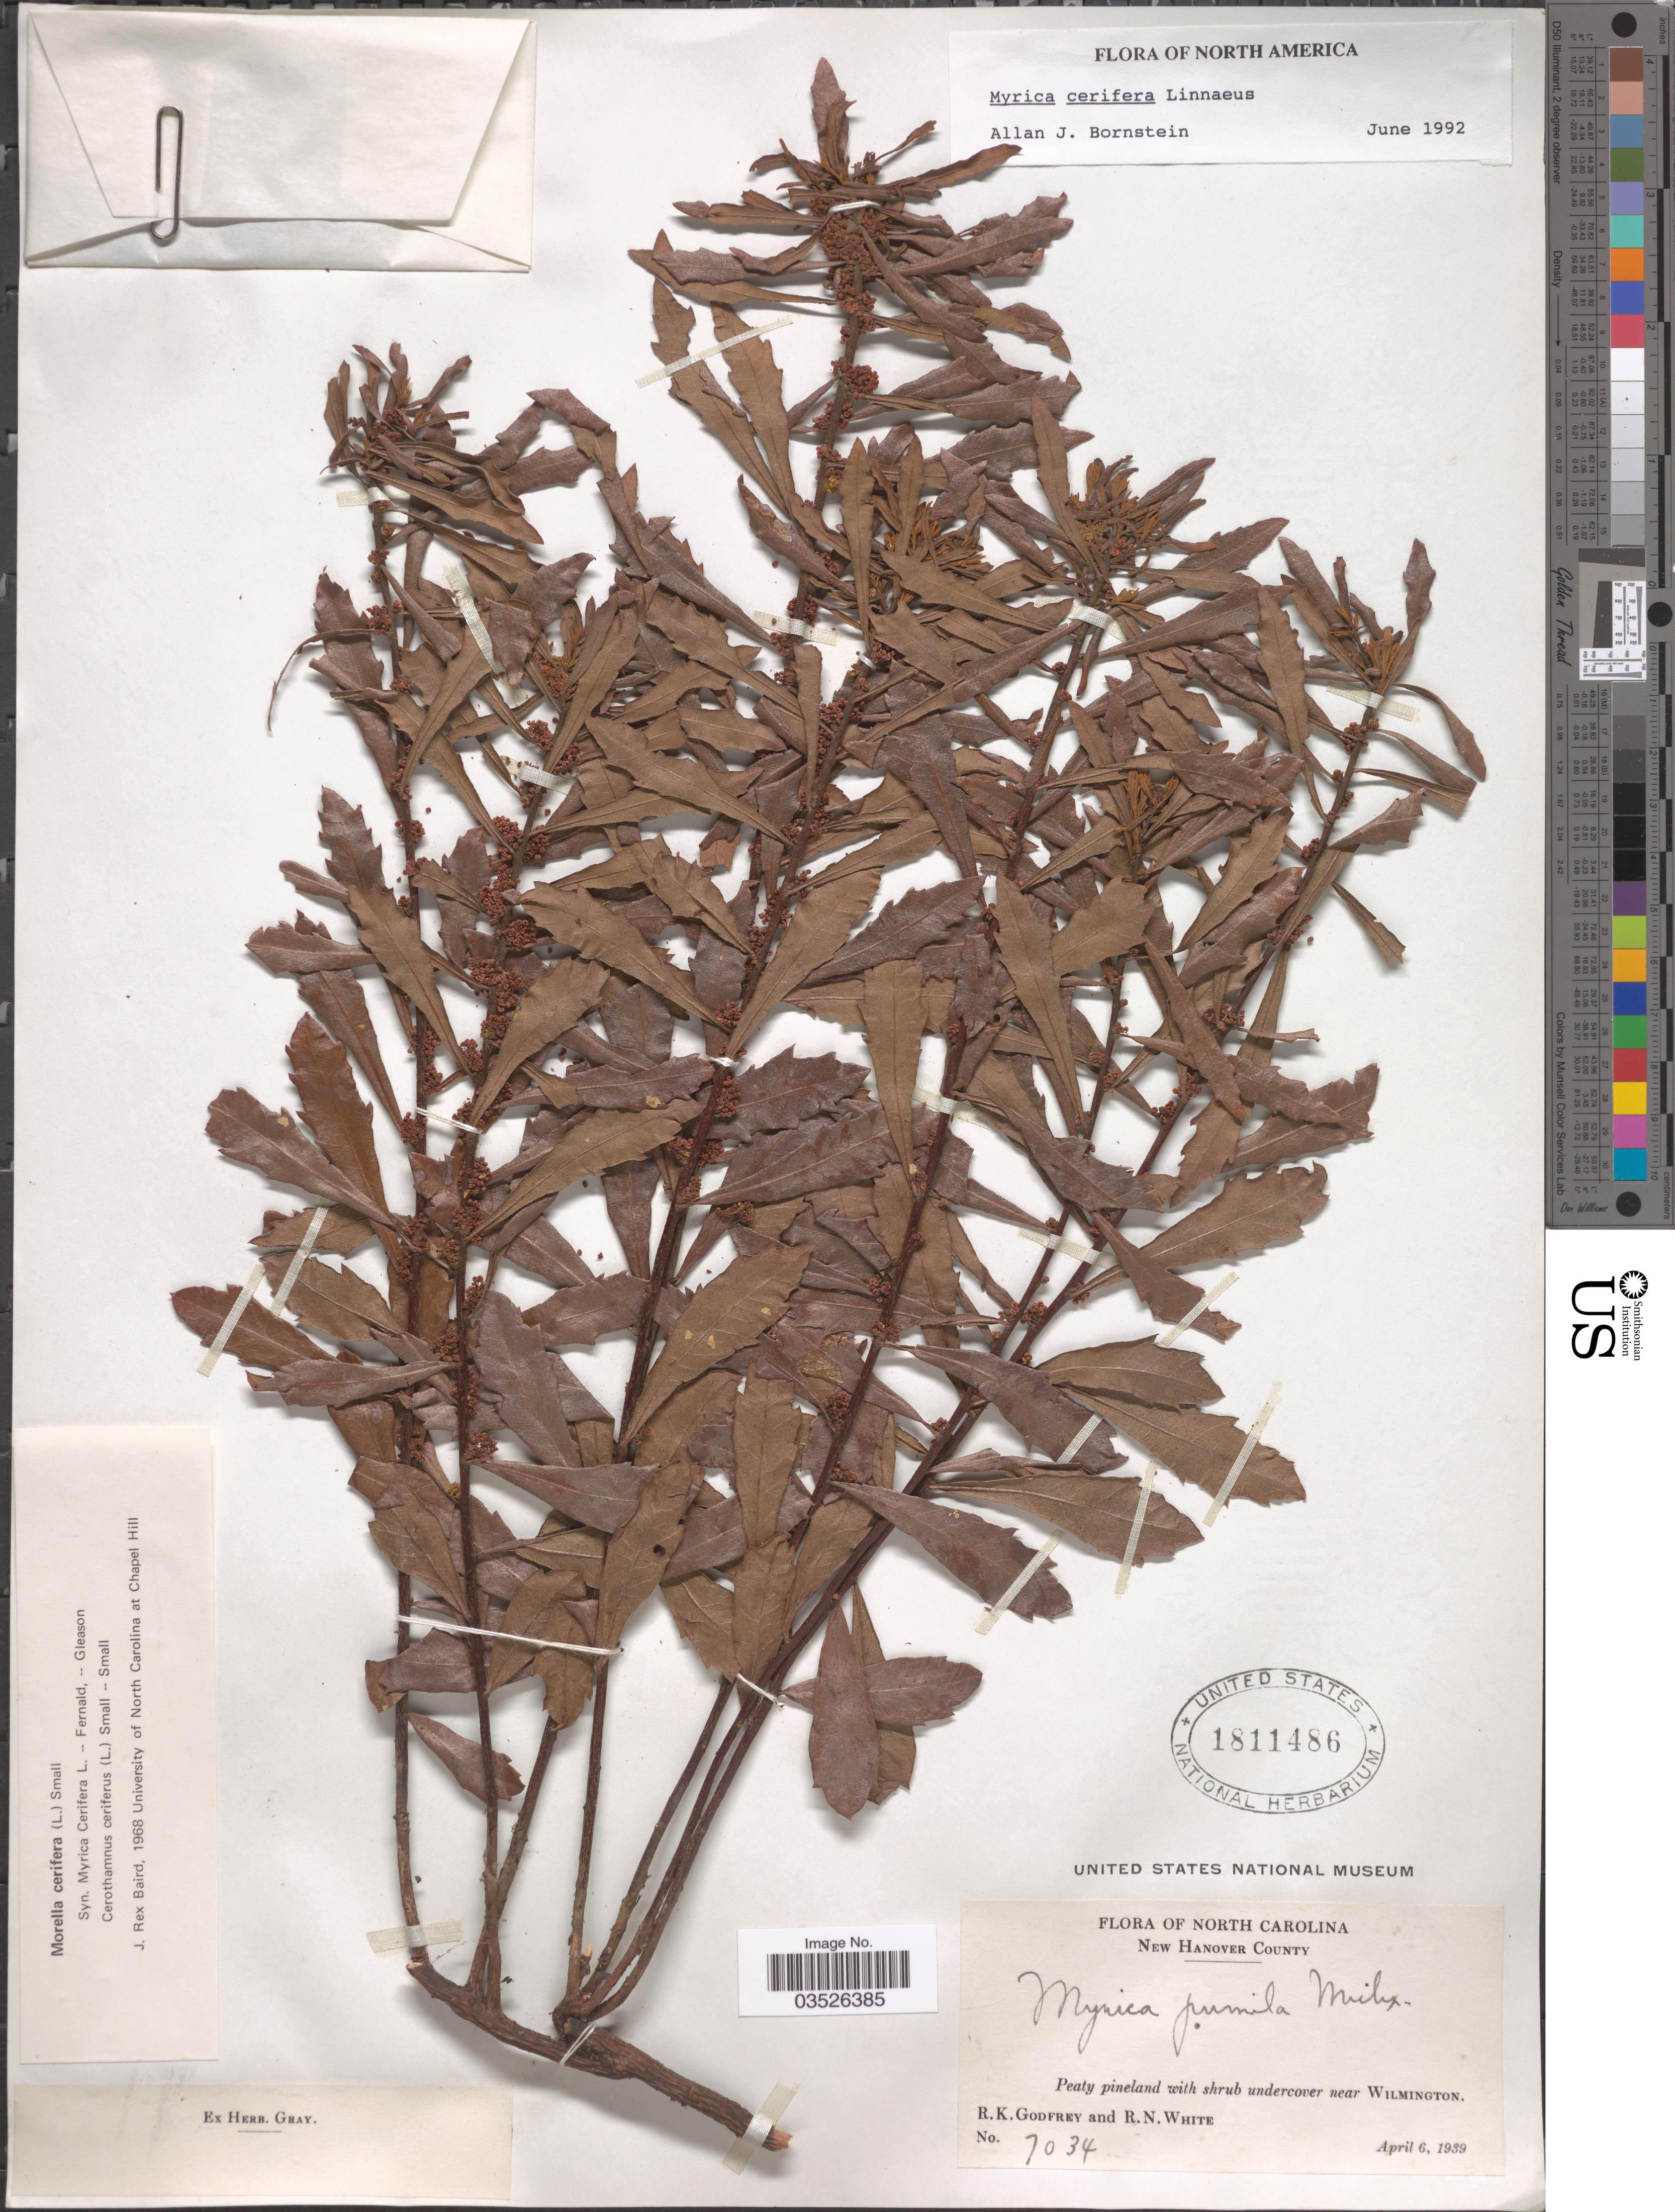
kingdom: Plantae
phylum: Tracheophyta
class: Magnoliopsida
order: Fagales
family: Myricaceae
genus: Morella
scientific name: Morella pumila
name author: (Michx.) Small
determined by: Strong, Mark T., (BOT), Smithsonian Institution - National Museum of Natural History (UNITED STATES)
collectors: R. K. Godfrey & R. N. White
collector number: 7034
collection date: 1939-04-06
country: United States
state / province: North Carolina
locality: New Hanover County. Near Wilmington.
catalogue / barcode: US 1811486